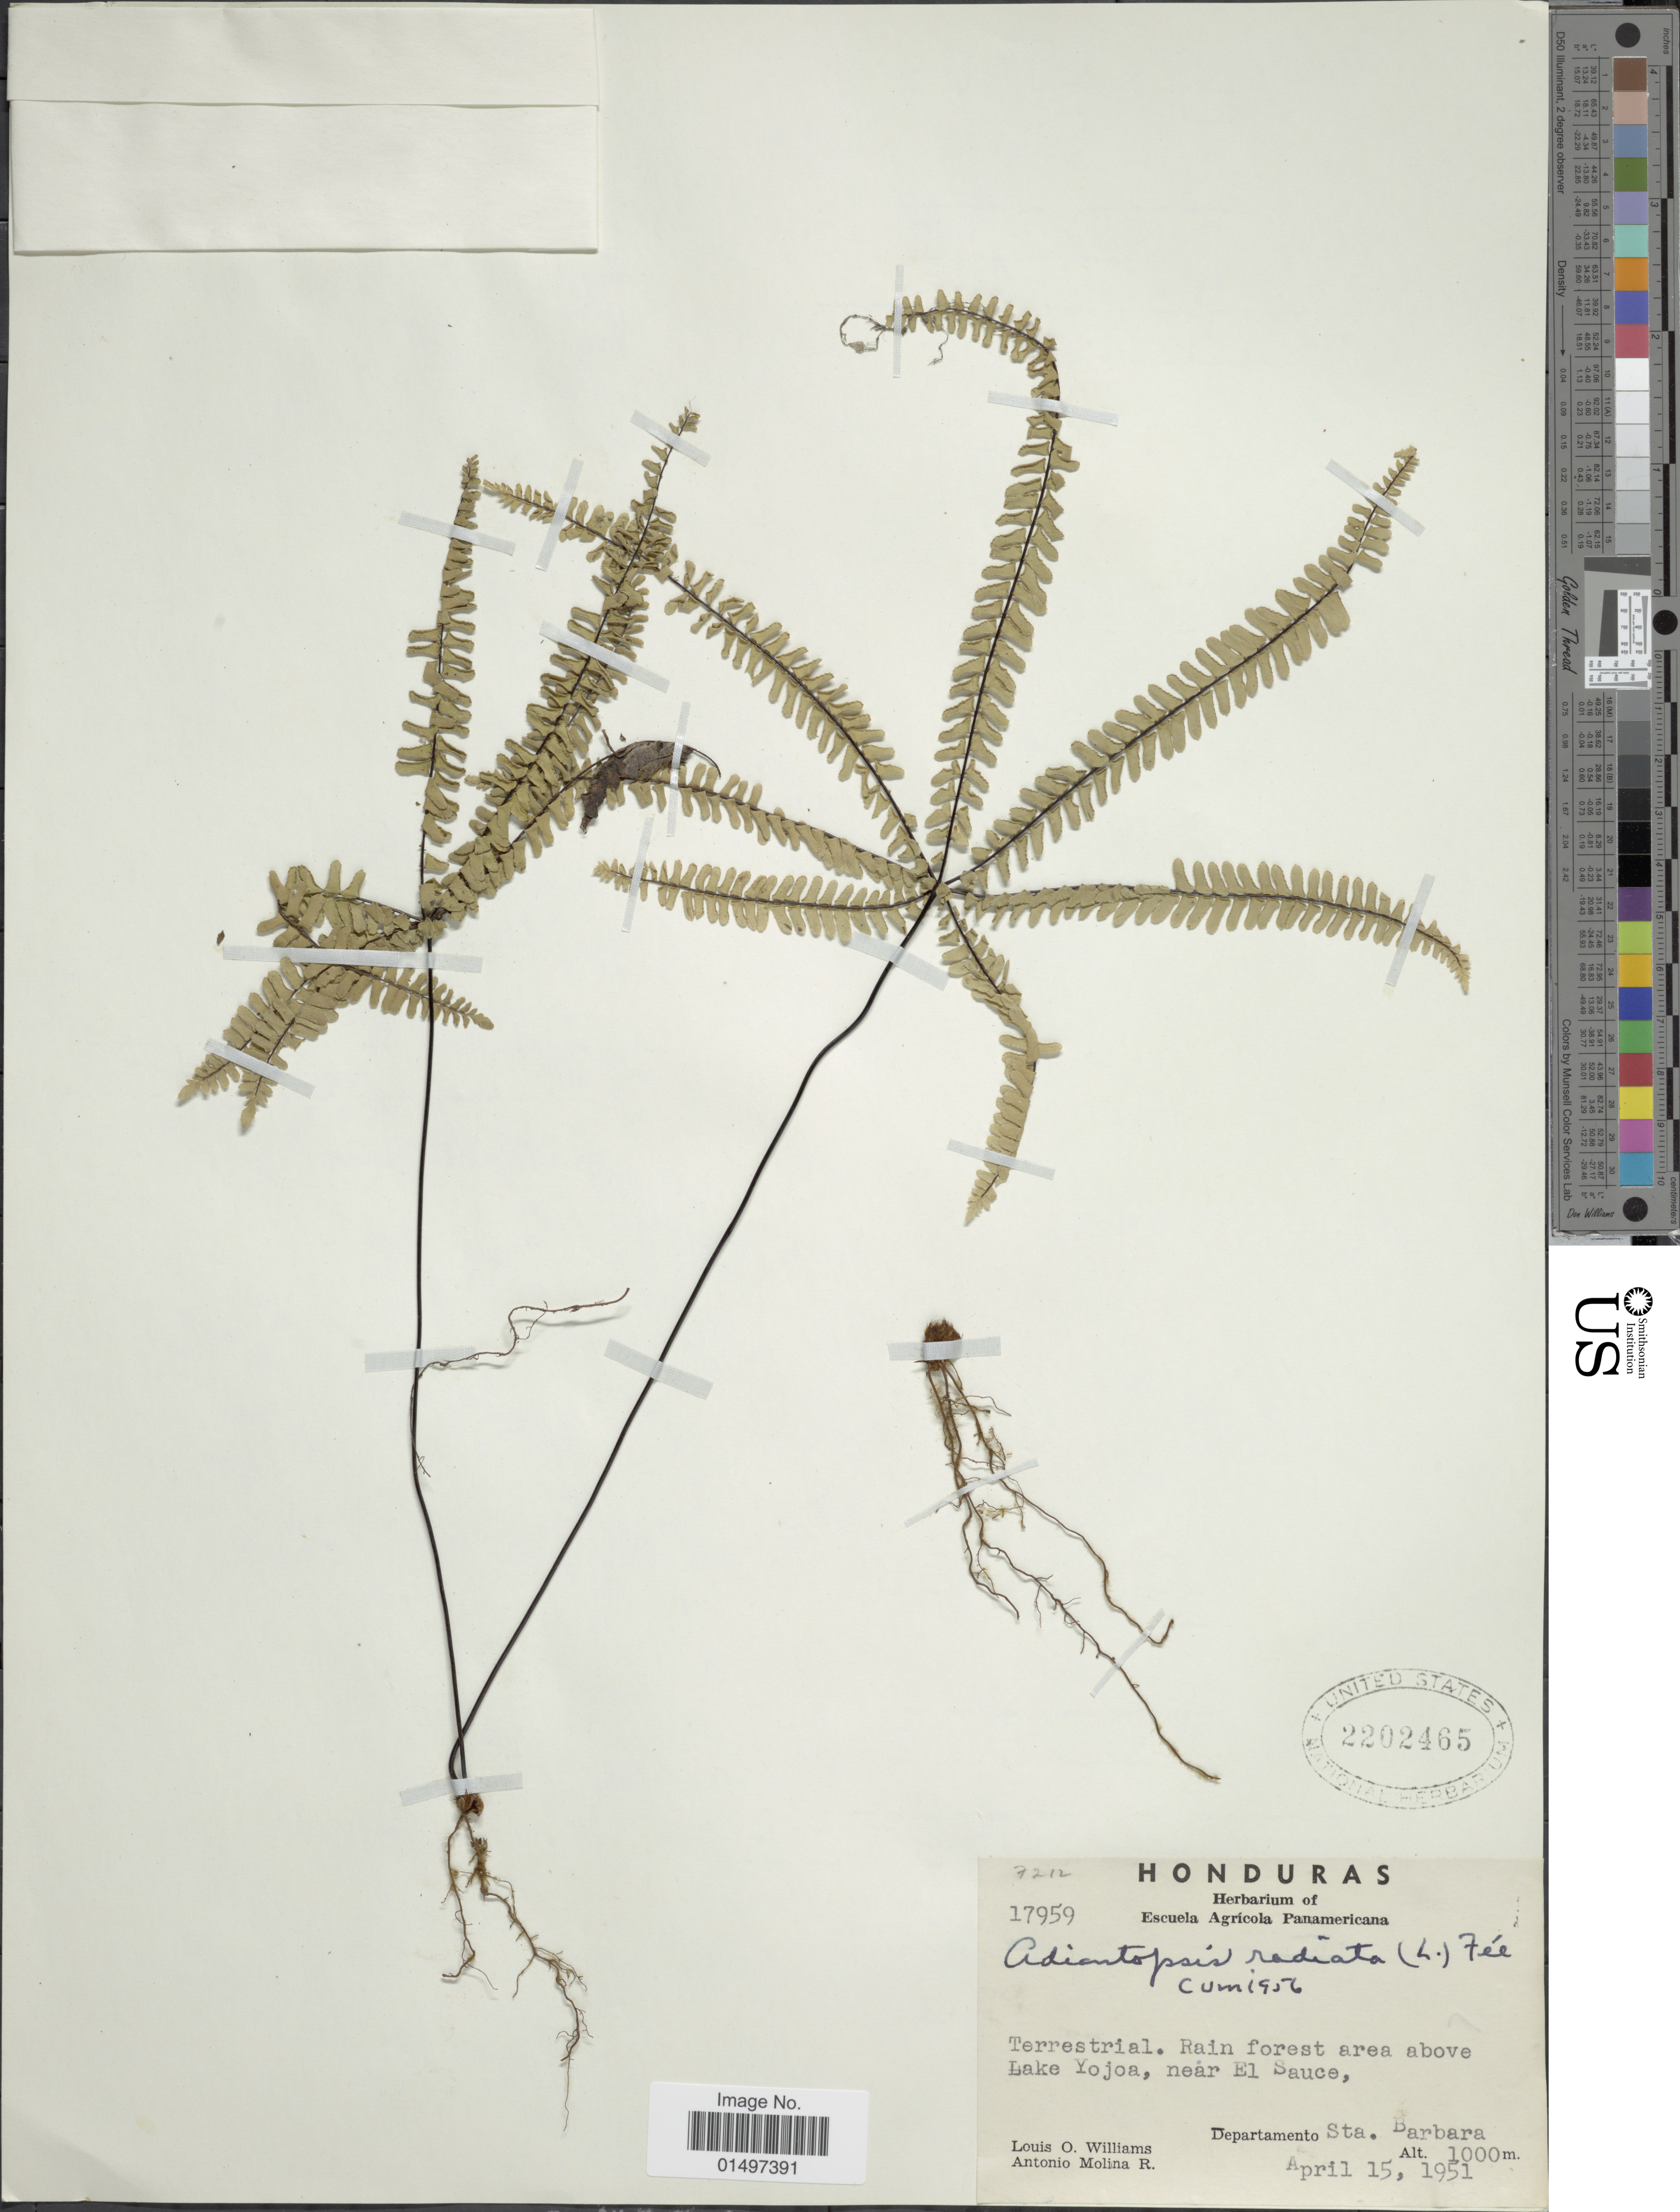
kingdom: Plantae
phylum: Tracheophyta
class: Polypodiopsida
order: Polypodiales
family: Pteridaceae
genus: Adiantopsis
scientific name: Adiantopsis radiata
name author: (L.) Fée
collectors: L. O. Williams & A. Molina R.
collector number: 17959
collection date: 1951-04-15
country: Honduras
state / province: Santa Bárbara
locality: Above Lake Yojoa, near El Sauce. Departamento Sta. Barbara.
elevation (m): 1000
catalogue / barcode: US 2202465